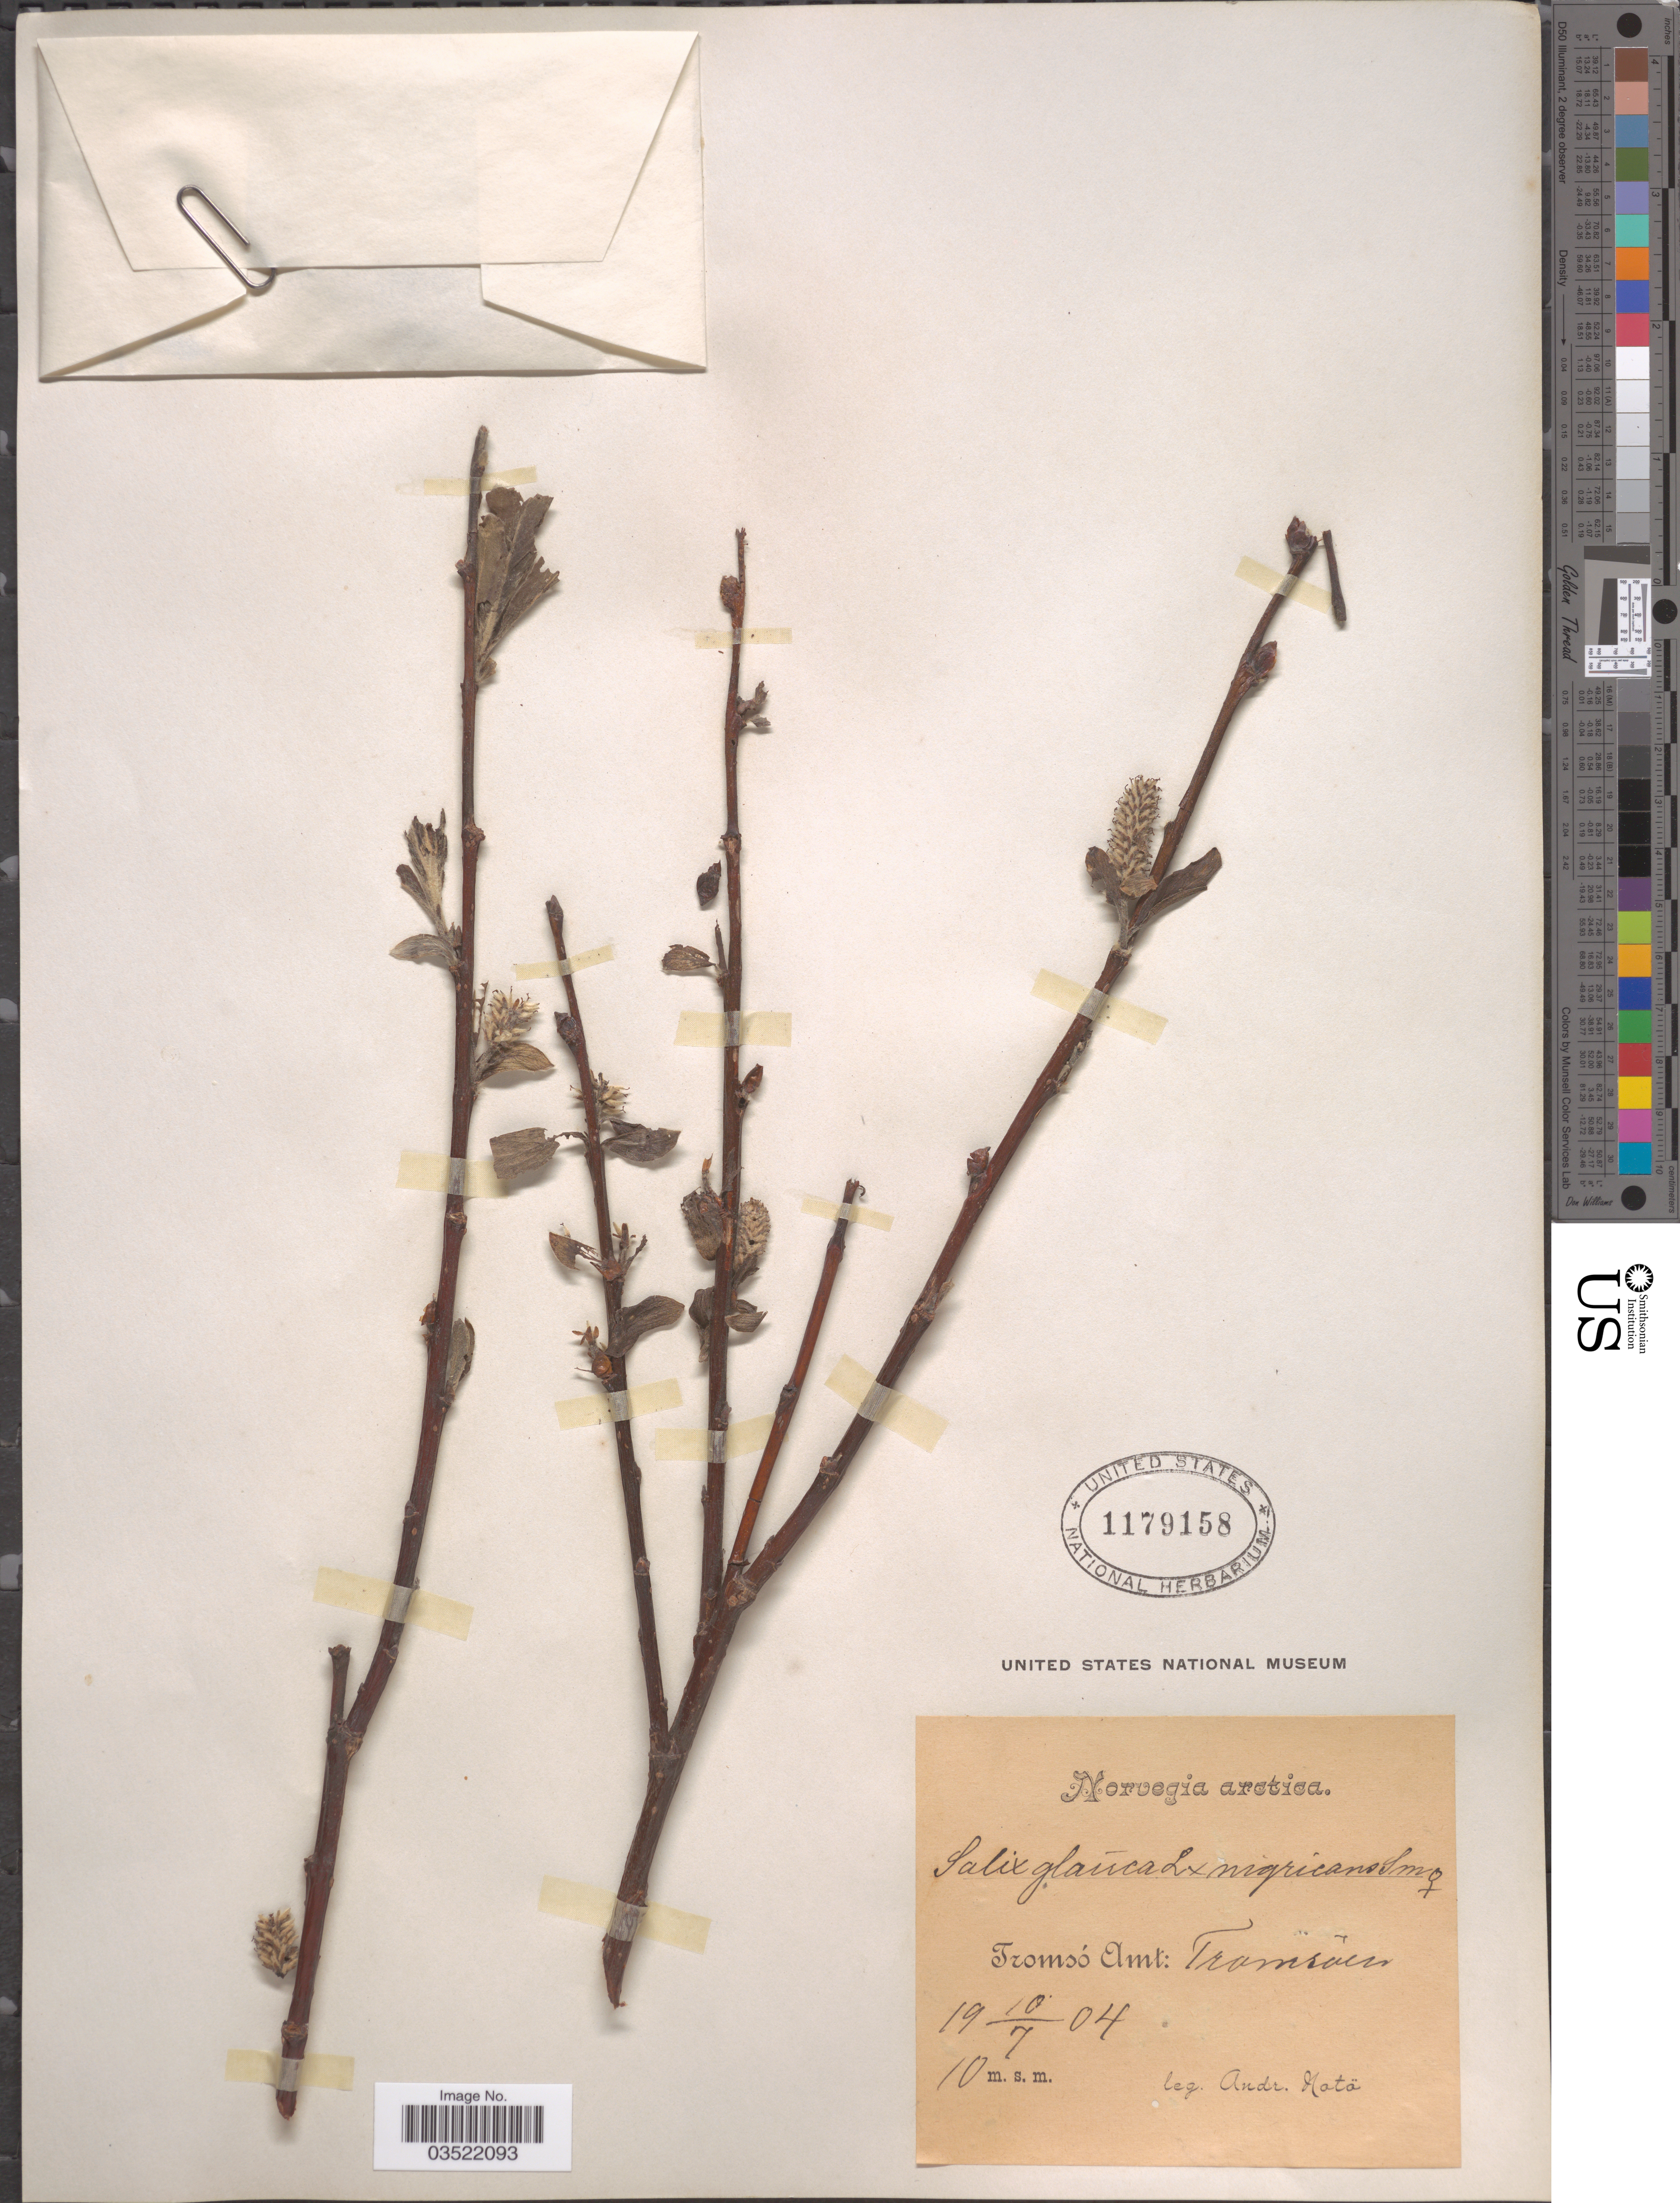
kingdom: Plantae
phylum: Tracheophyta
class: Magnoliopsida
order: Malpighiales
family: Salicaceae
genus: Salix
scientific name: Salix glauca x S. nigricans Sm.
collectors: A. Notǿ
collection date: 1904-07-10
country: Norway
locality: Tromsó Amt: Tromsöen.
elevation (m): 10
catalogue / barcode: US 1179158